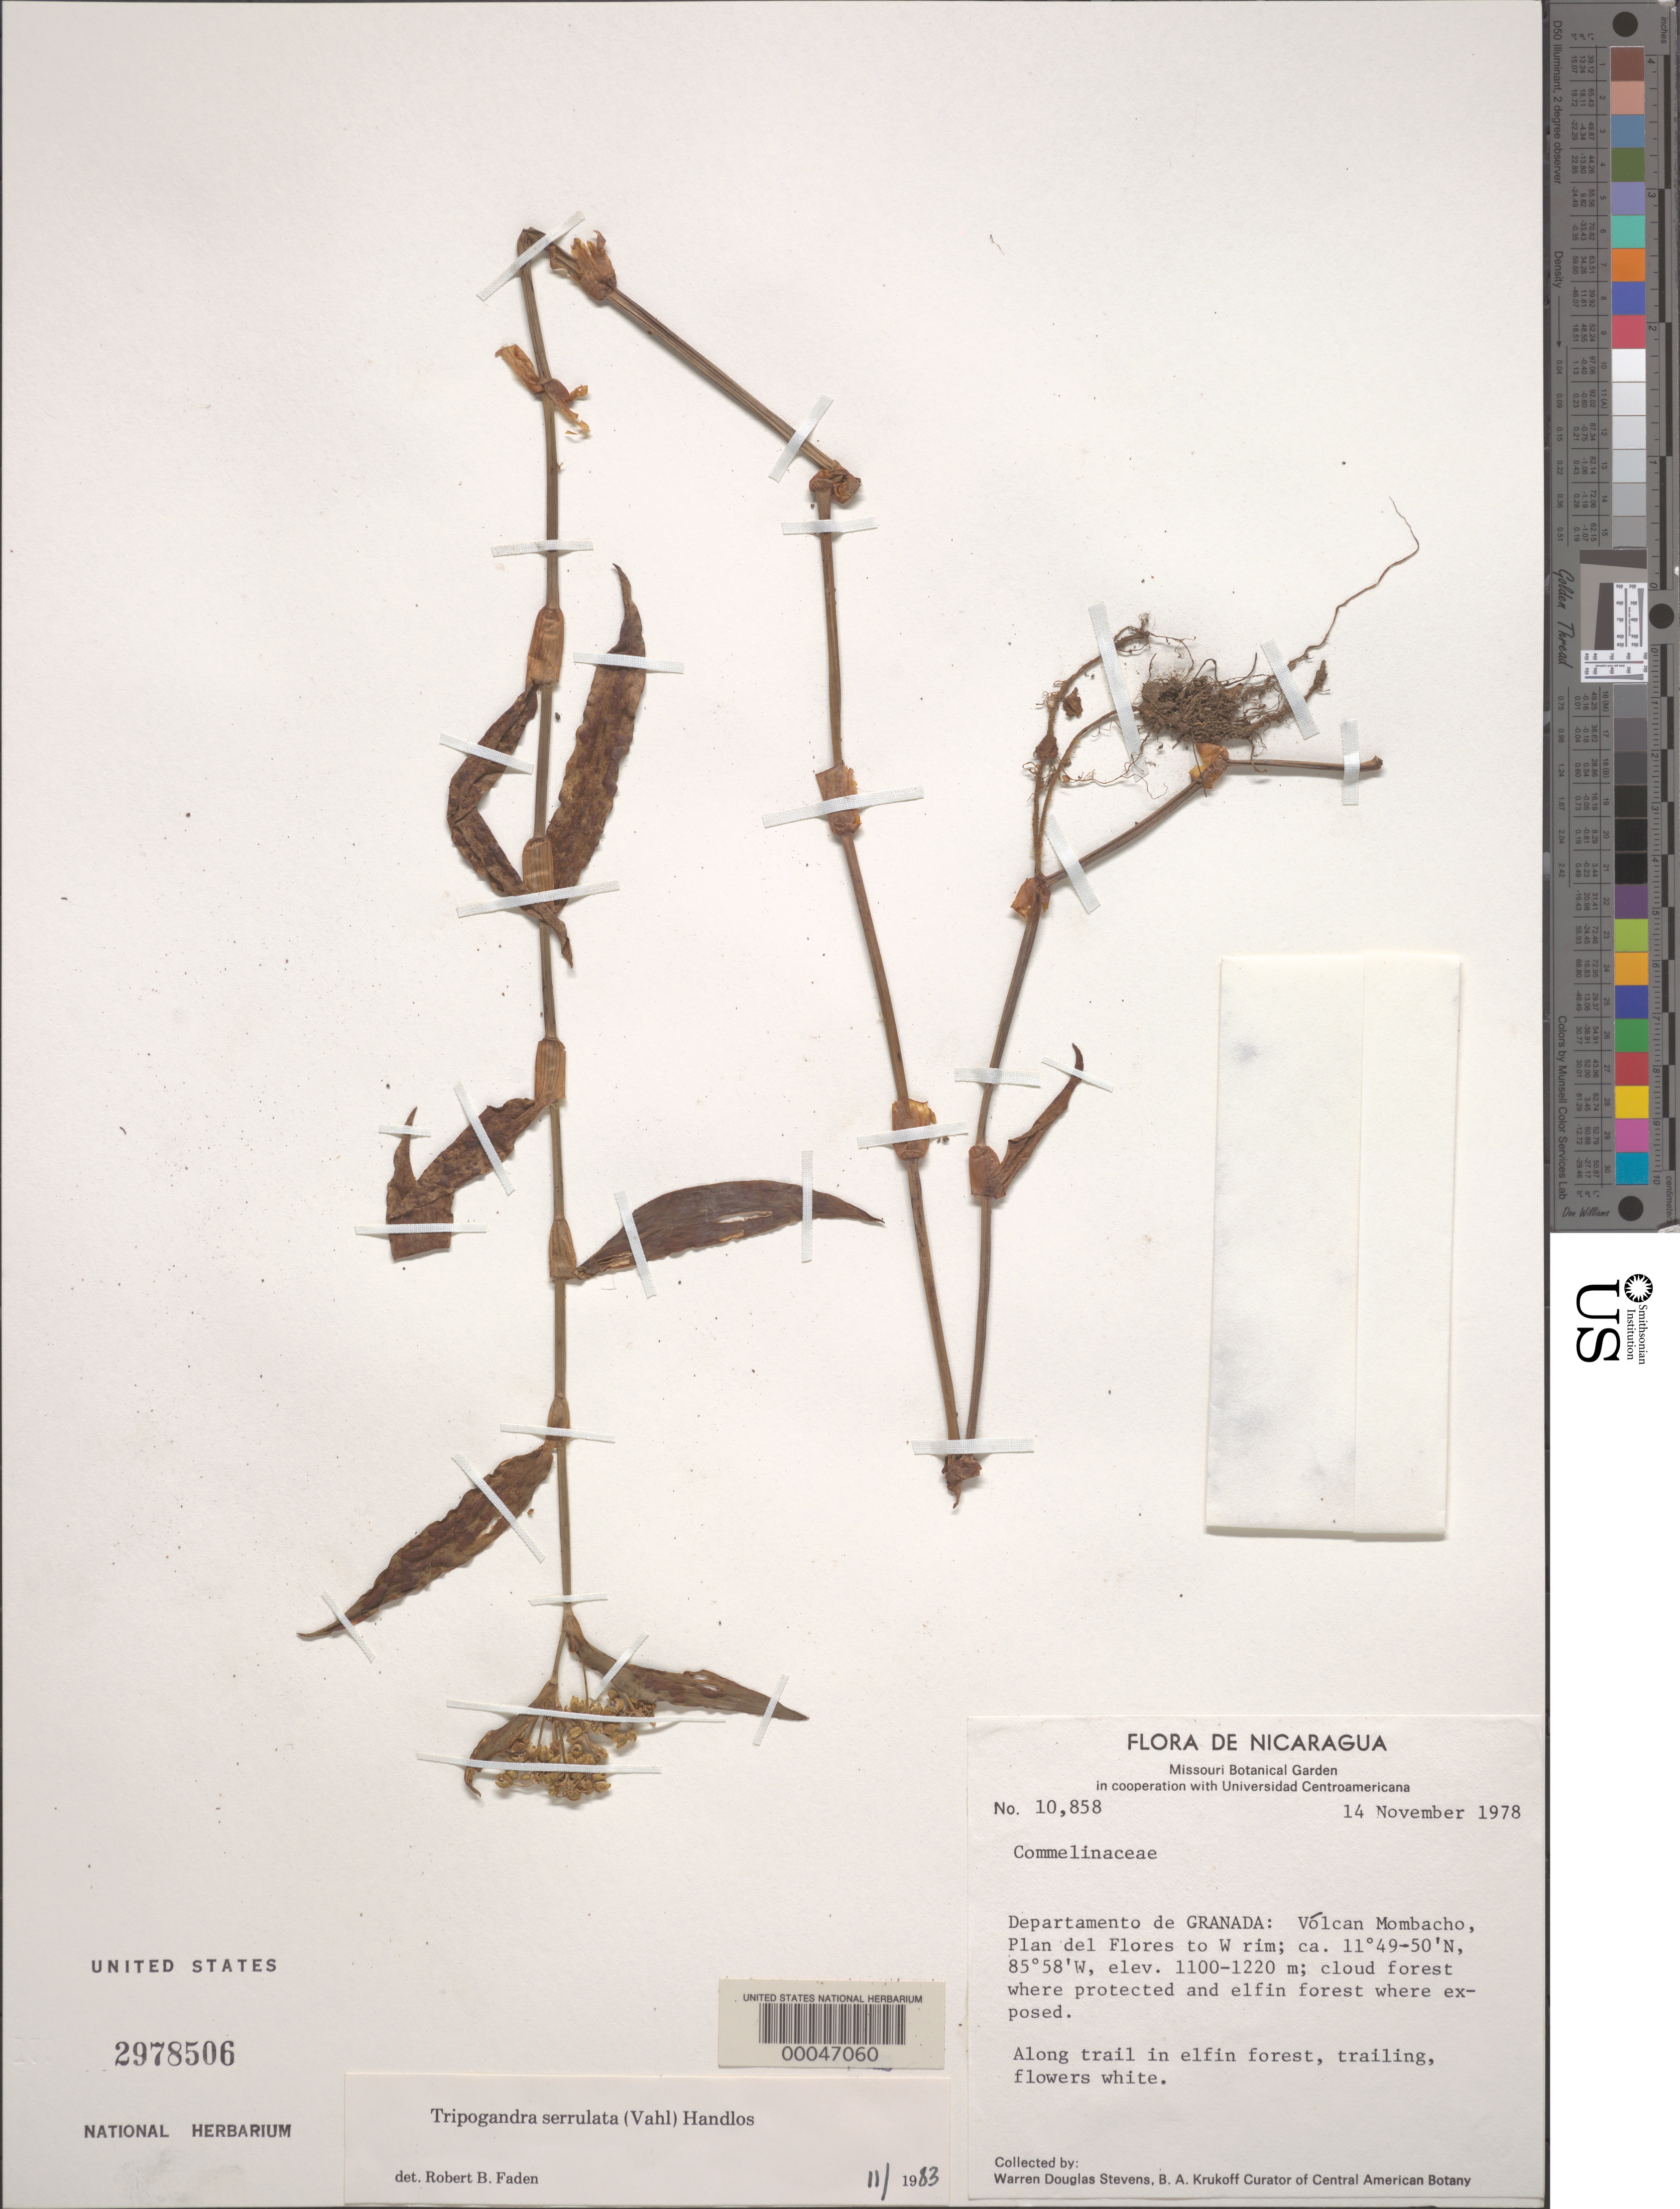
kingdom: Plantae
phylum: Tracheophyta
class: Liliopsida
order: Commelinales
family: Commelinaceae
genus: Tripogandra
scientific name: Tripogandra serrulata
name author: (Vahl) Handlos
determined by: Faden, Robert B., (US), Smithsonian Institution - National Museum of Natural History (UNITED STATES)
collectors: W. D. Stevens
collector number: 10858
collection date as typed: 14 Nov 1978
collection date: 1978-11-14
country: Nicaragua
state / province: Granada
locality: Volcan mombacho, plan del flores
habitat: Trailside, elfin forest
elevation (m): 1100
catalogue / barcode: US 2978506